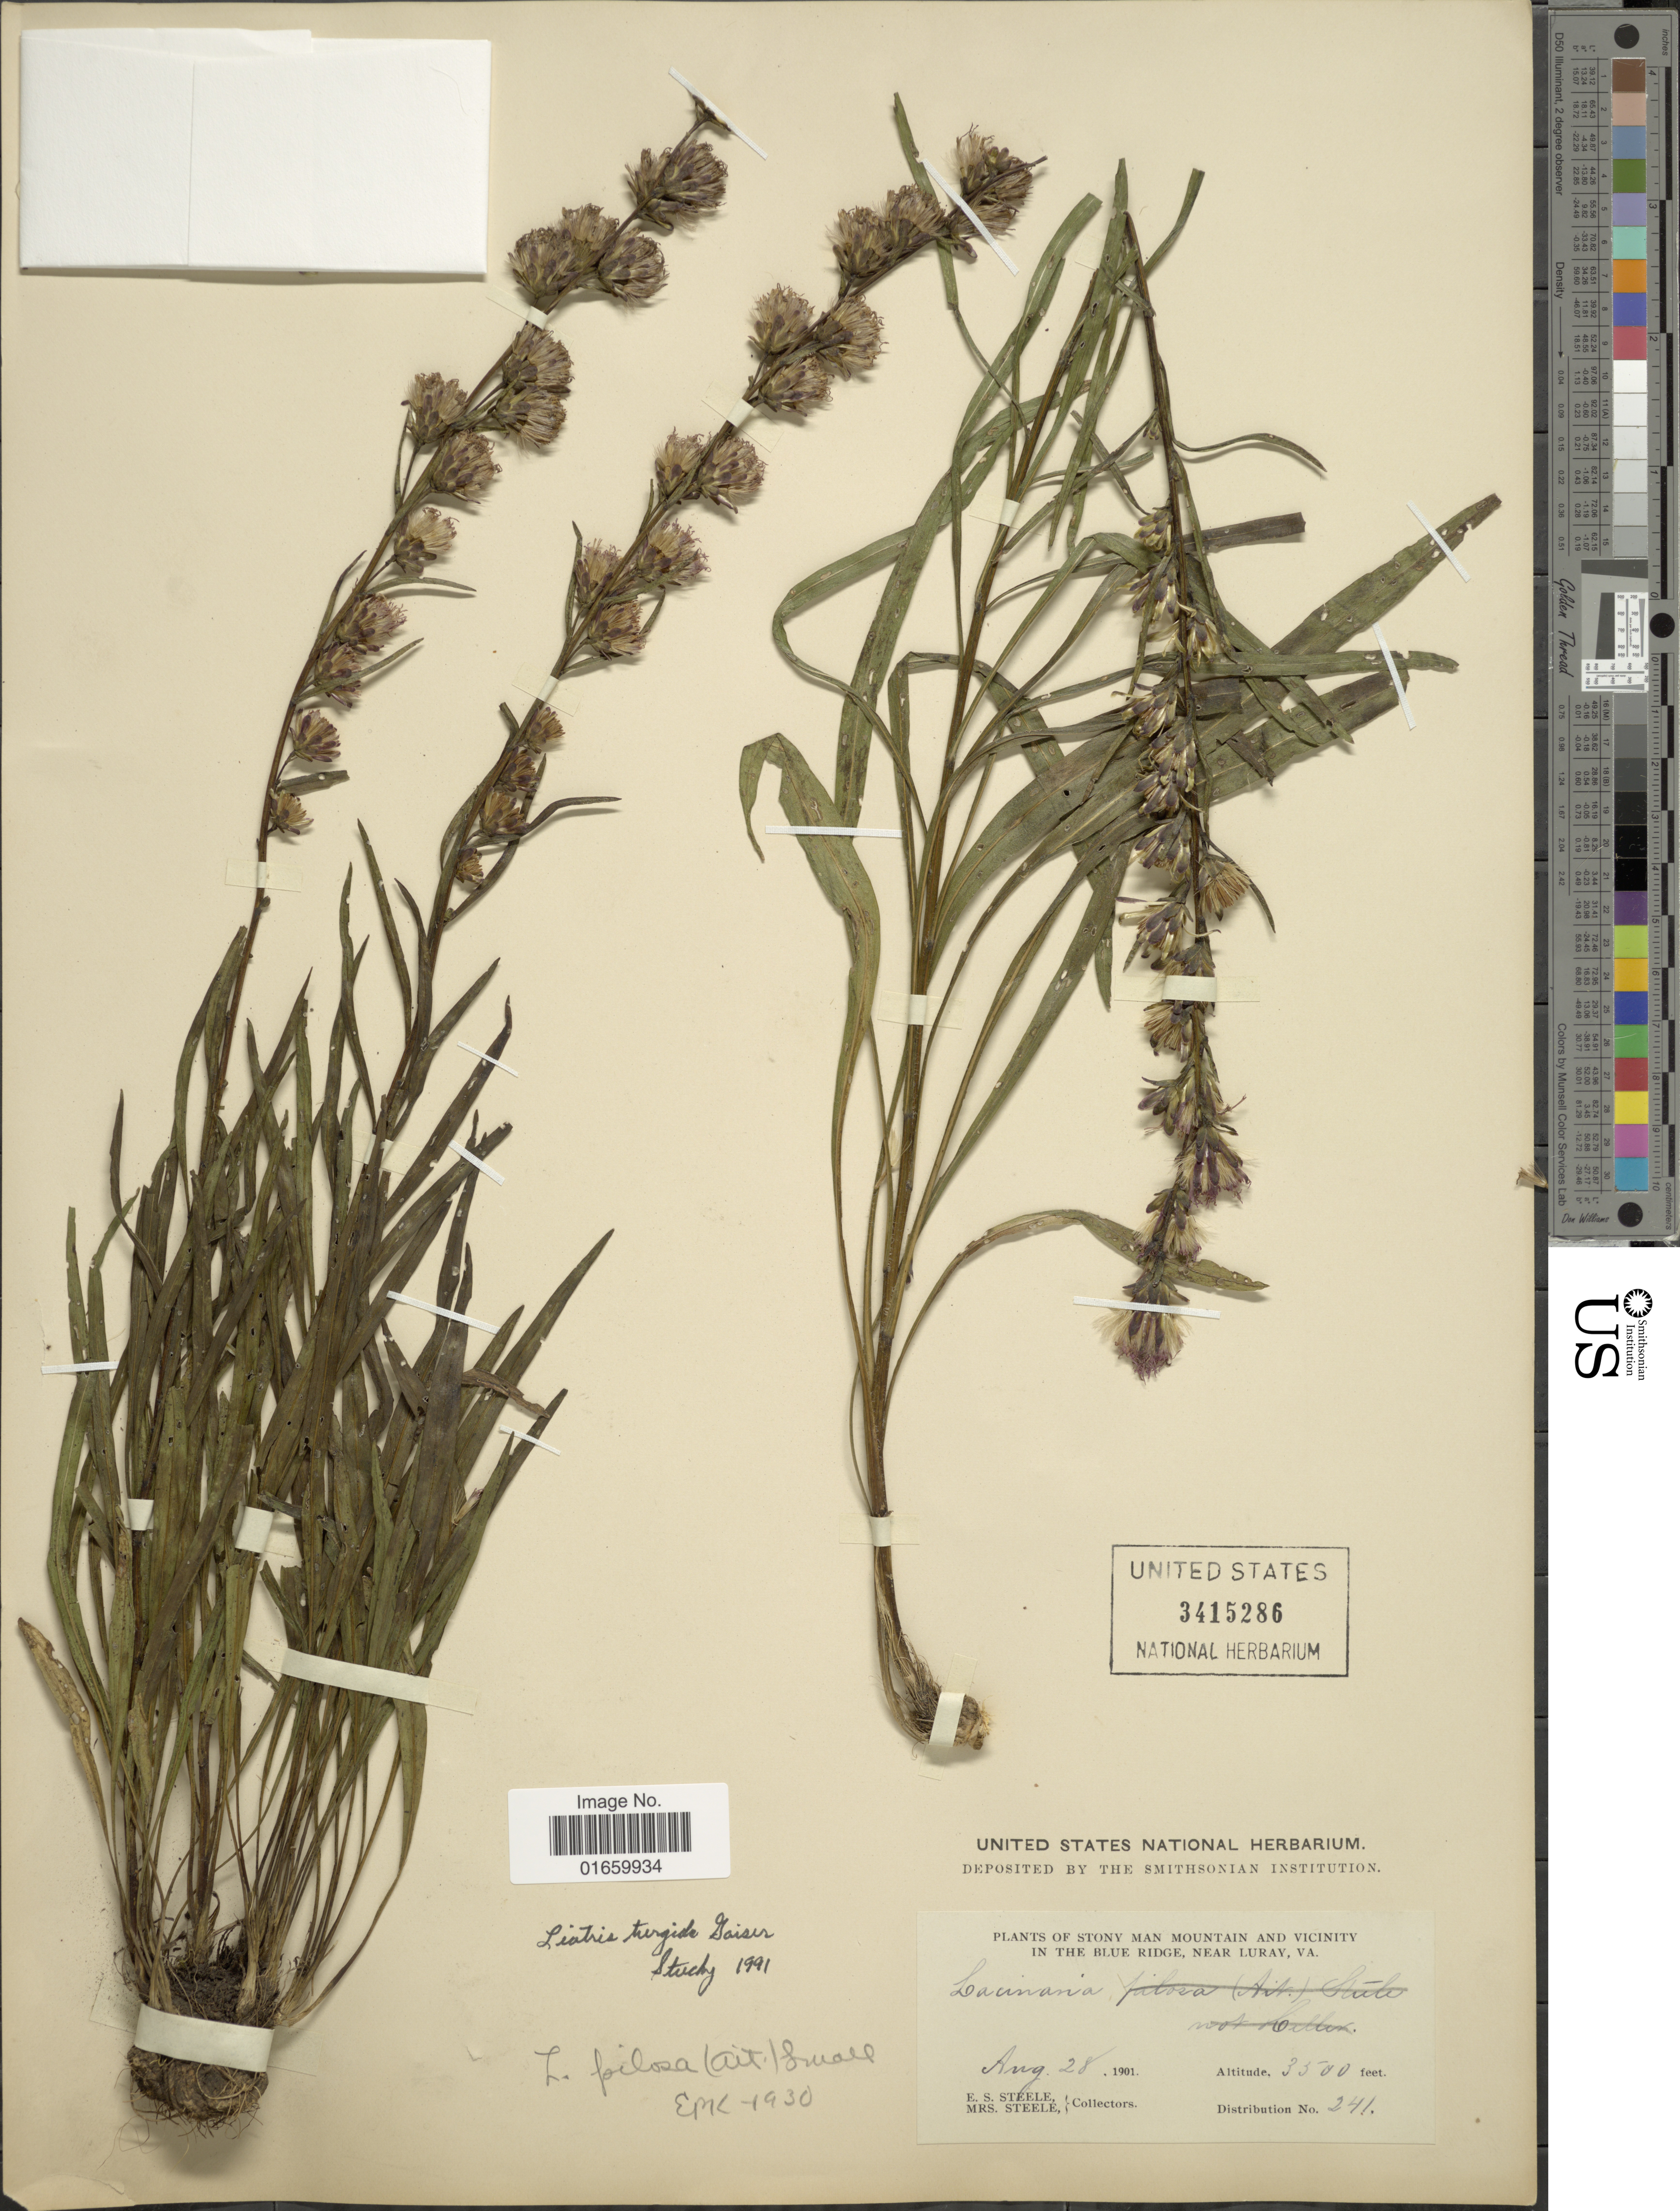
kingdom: Plantae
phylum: Tracheophyta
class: Magnoliopsida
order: Asterales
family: Asteraceae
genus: Liatris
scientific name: Liatris turgida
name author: Gaiser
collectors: E. Steele & Mrs. E. S. Steele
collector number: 241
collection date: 1901-08-28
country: United States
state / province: Virginia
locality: Stony Man Mountain and Vicinity, in the Blue Ridge, near Luray, Va.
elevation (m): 1067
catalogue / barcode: US 3415286